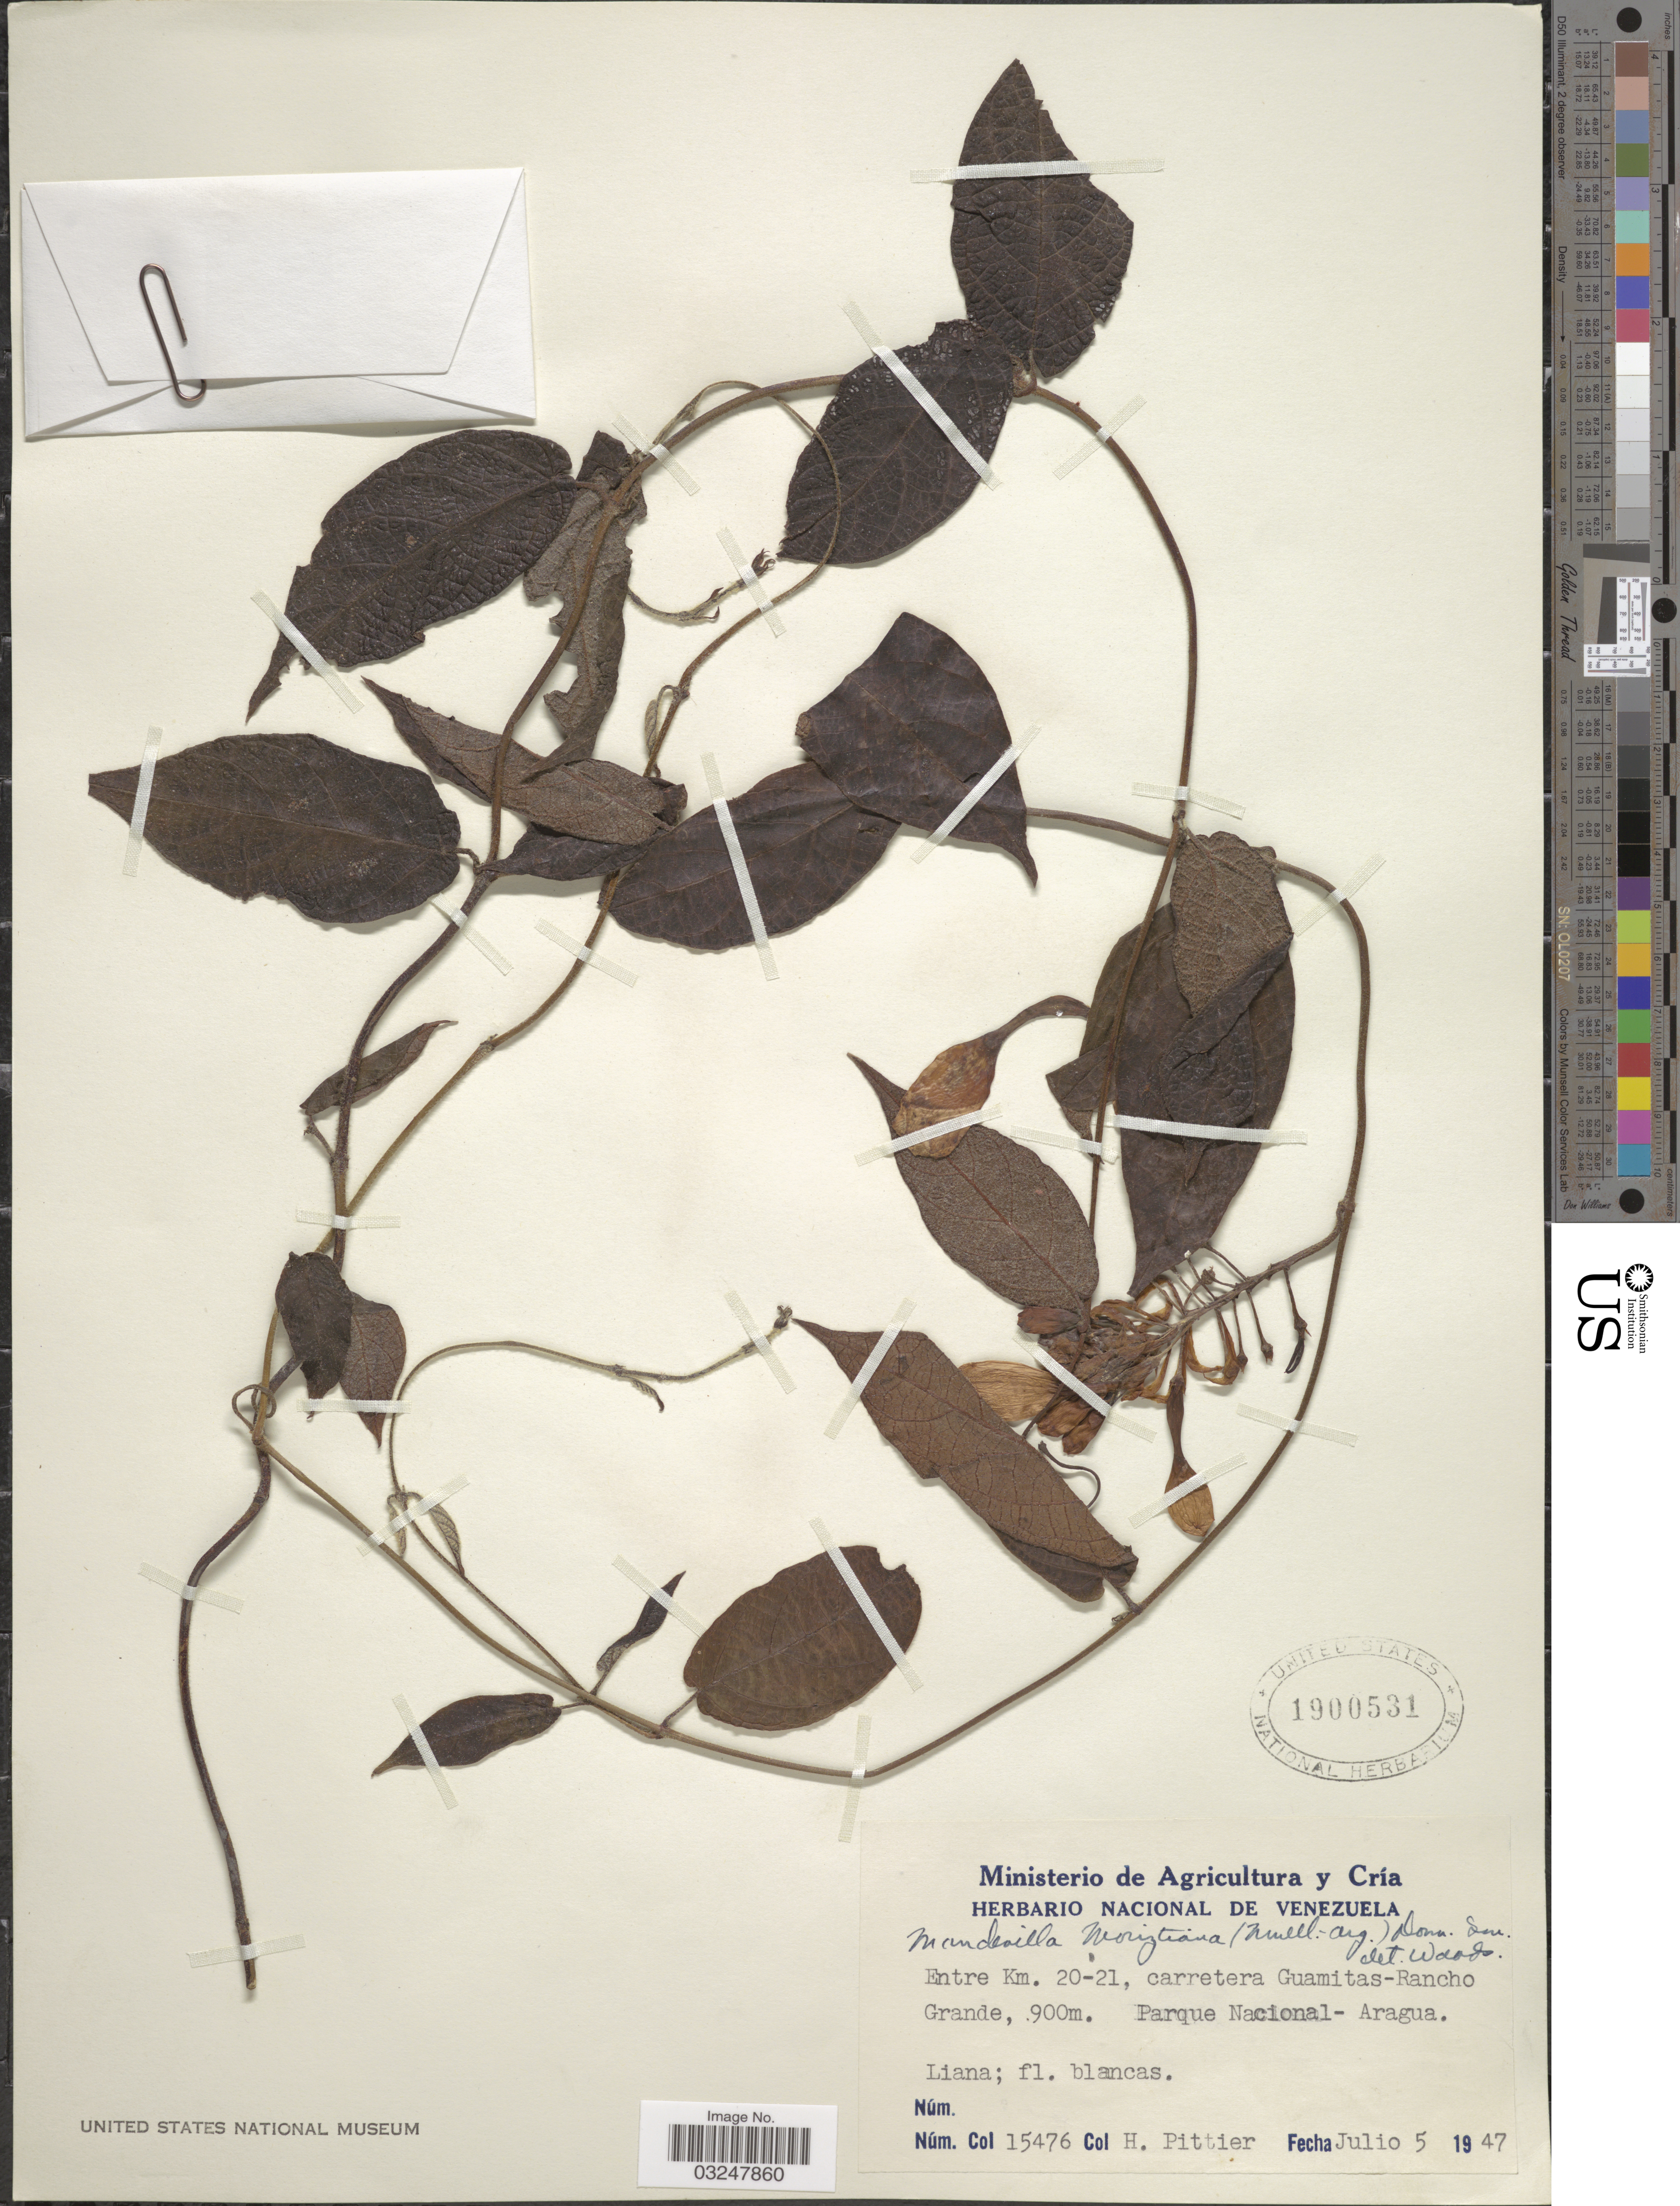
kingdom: Plantae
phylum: Tracheophyta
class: Magnoliopsida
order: Gentianales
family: Apocynaceae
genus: Mandevilla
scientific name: Mandevilla moritziana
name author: (Müll. Arg.) Donn. Sm.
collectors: H. F. Pittier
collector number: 15476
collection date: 1947-07-05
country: Venezuela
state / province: Aragua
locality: Entre Km. 20-21, carretera Guamitas-Rancho Grande, Parque Nacional - Aragua.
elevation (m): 900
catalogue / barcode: US 1900531